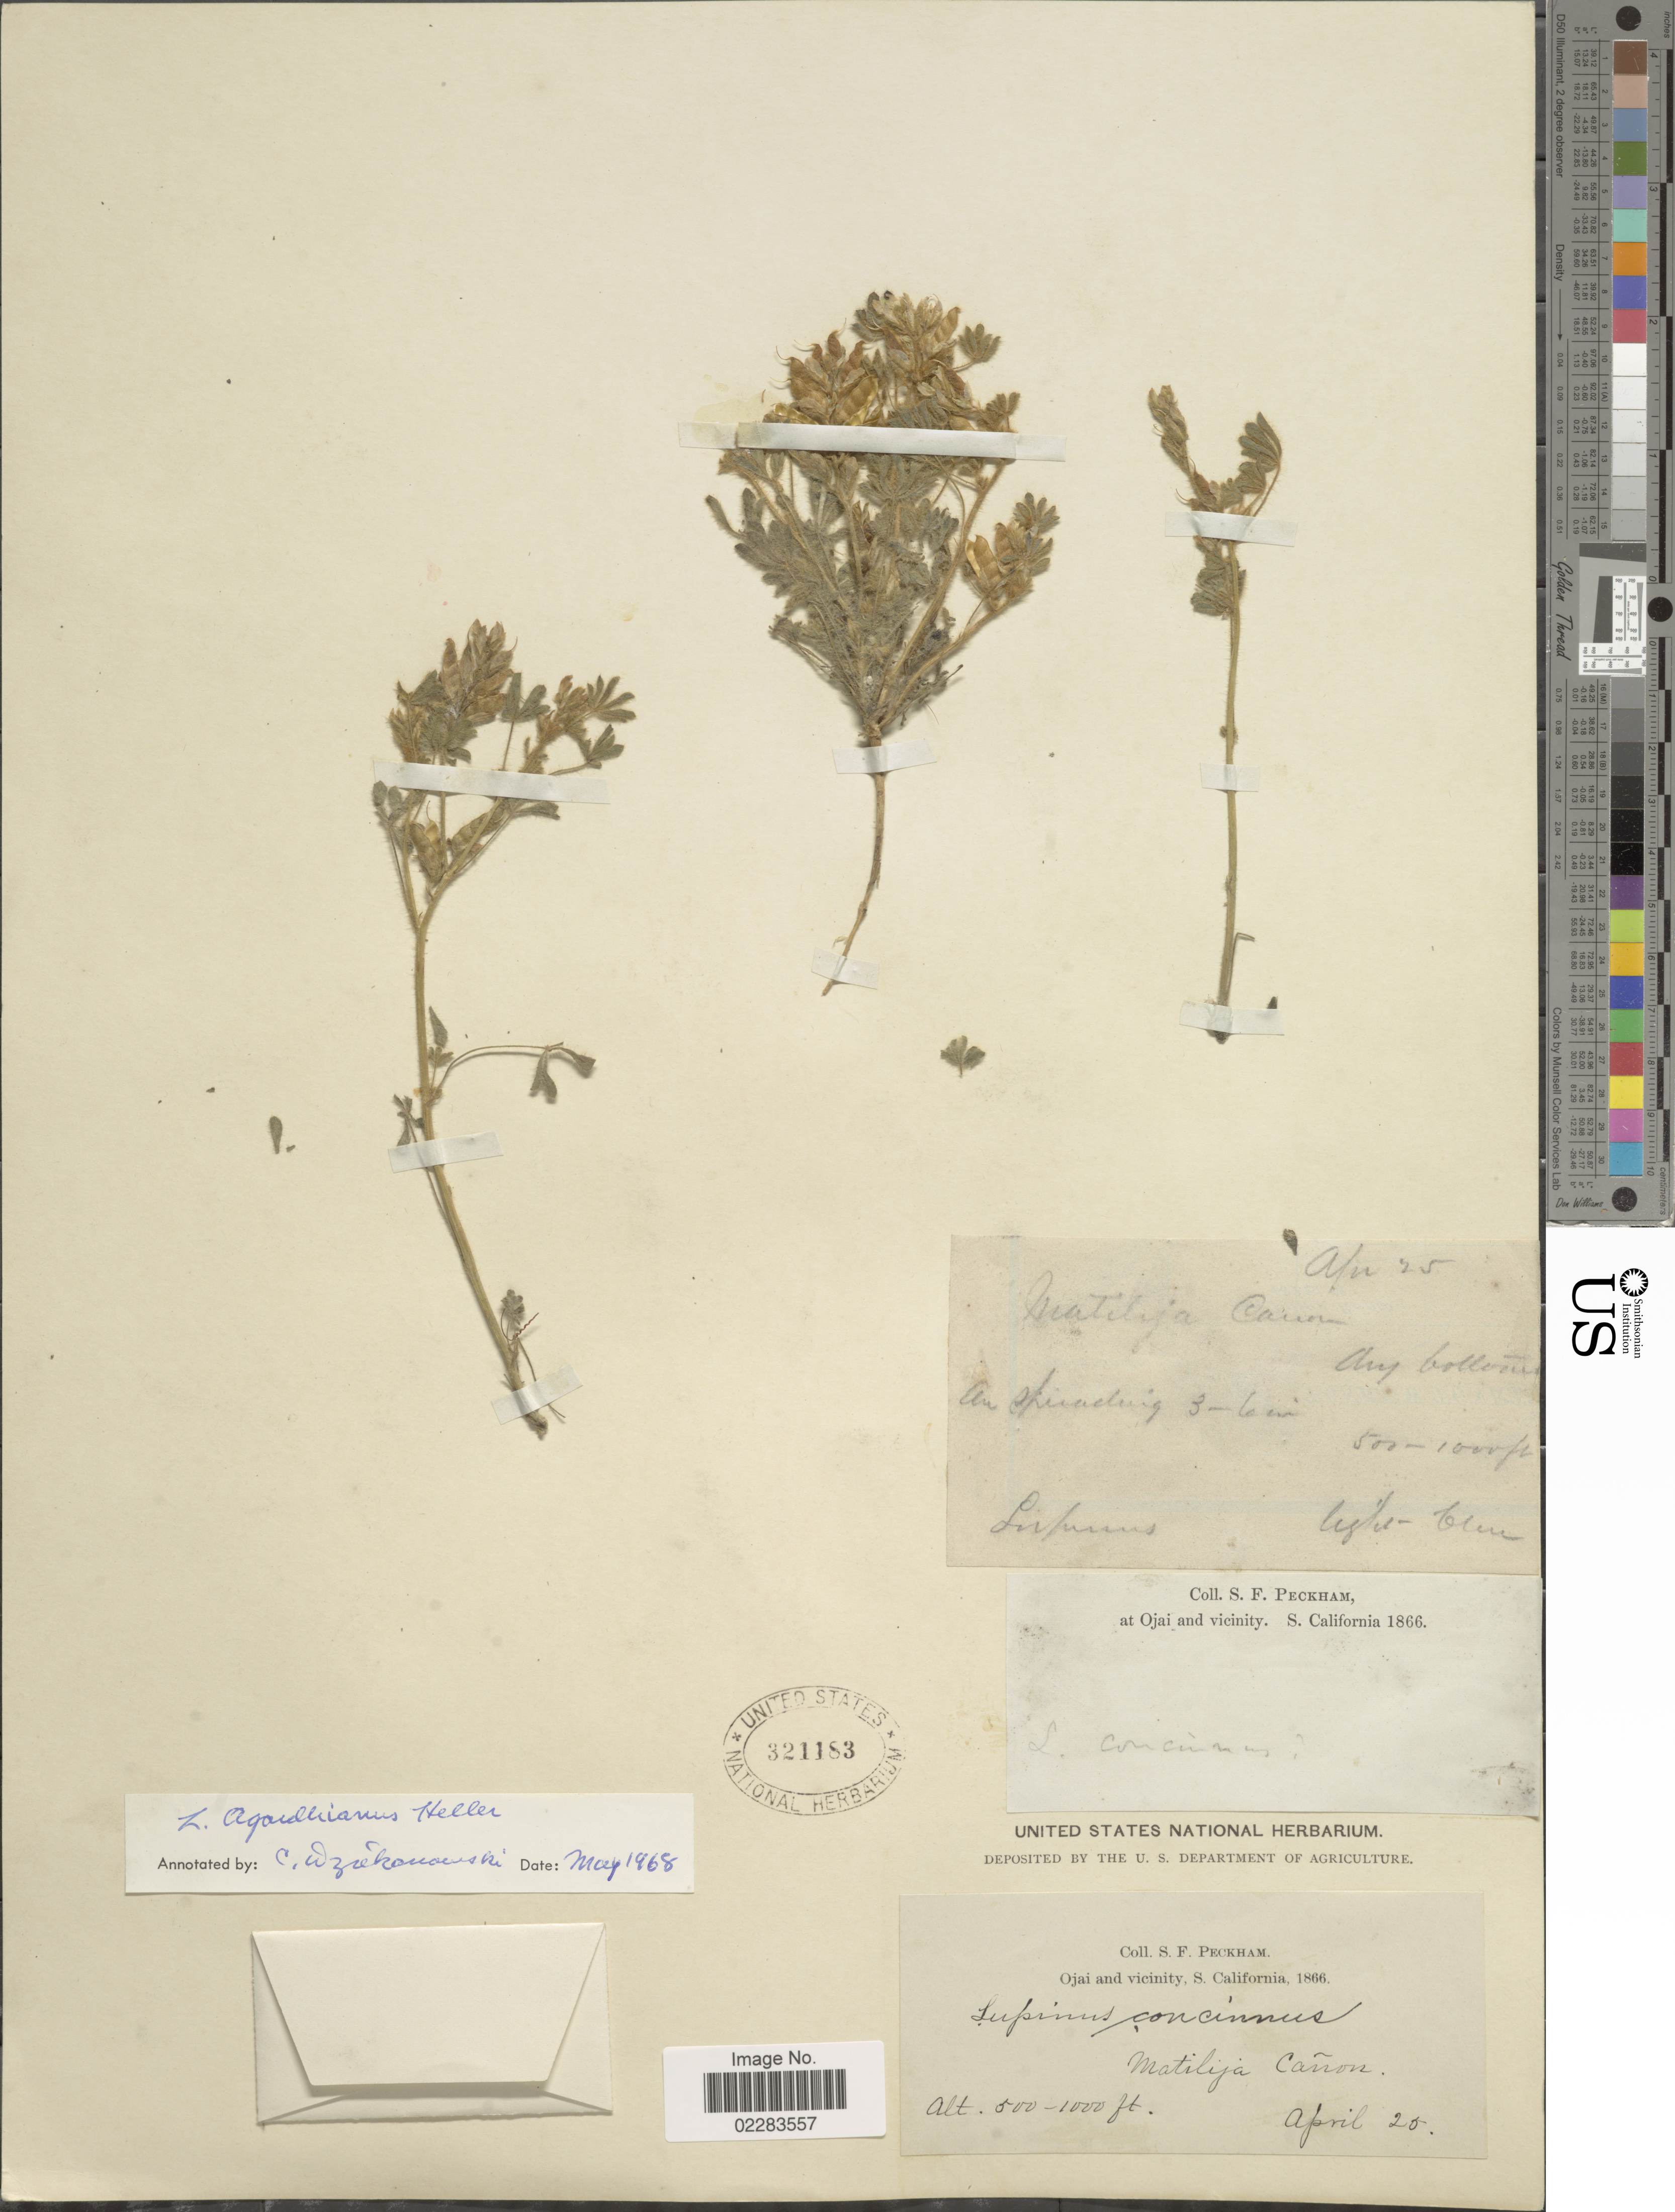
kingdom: Plantae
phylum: Tracheophyta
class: Magnoliopsida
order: Fabales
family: Fabaceae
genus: Lupinus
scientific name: Lupinus agardhianus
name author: A. Heller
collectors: S. Peckham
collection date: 1866-04-25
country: United States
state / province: California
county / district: Ventura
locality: Ojai and vicinity, S. California. Matilija Canon,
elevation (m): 152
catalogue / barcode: US 321183